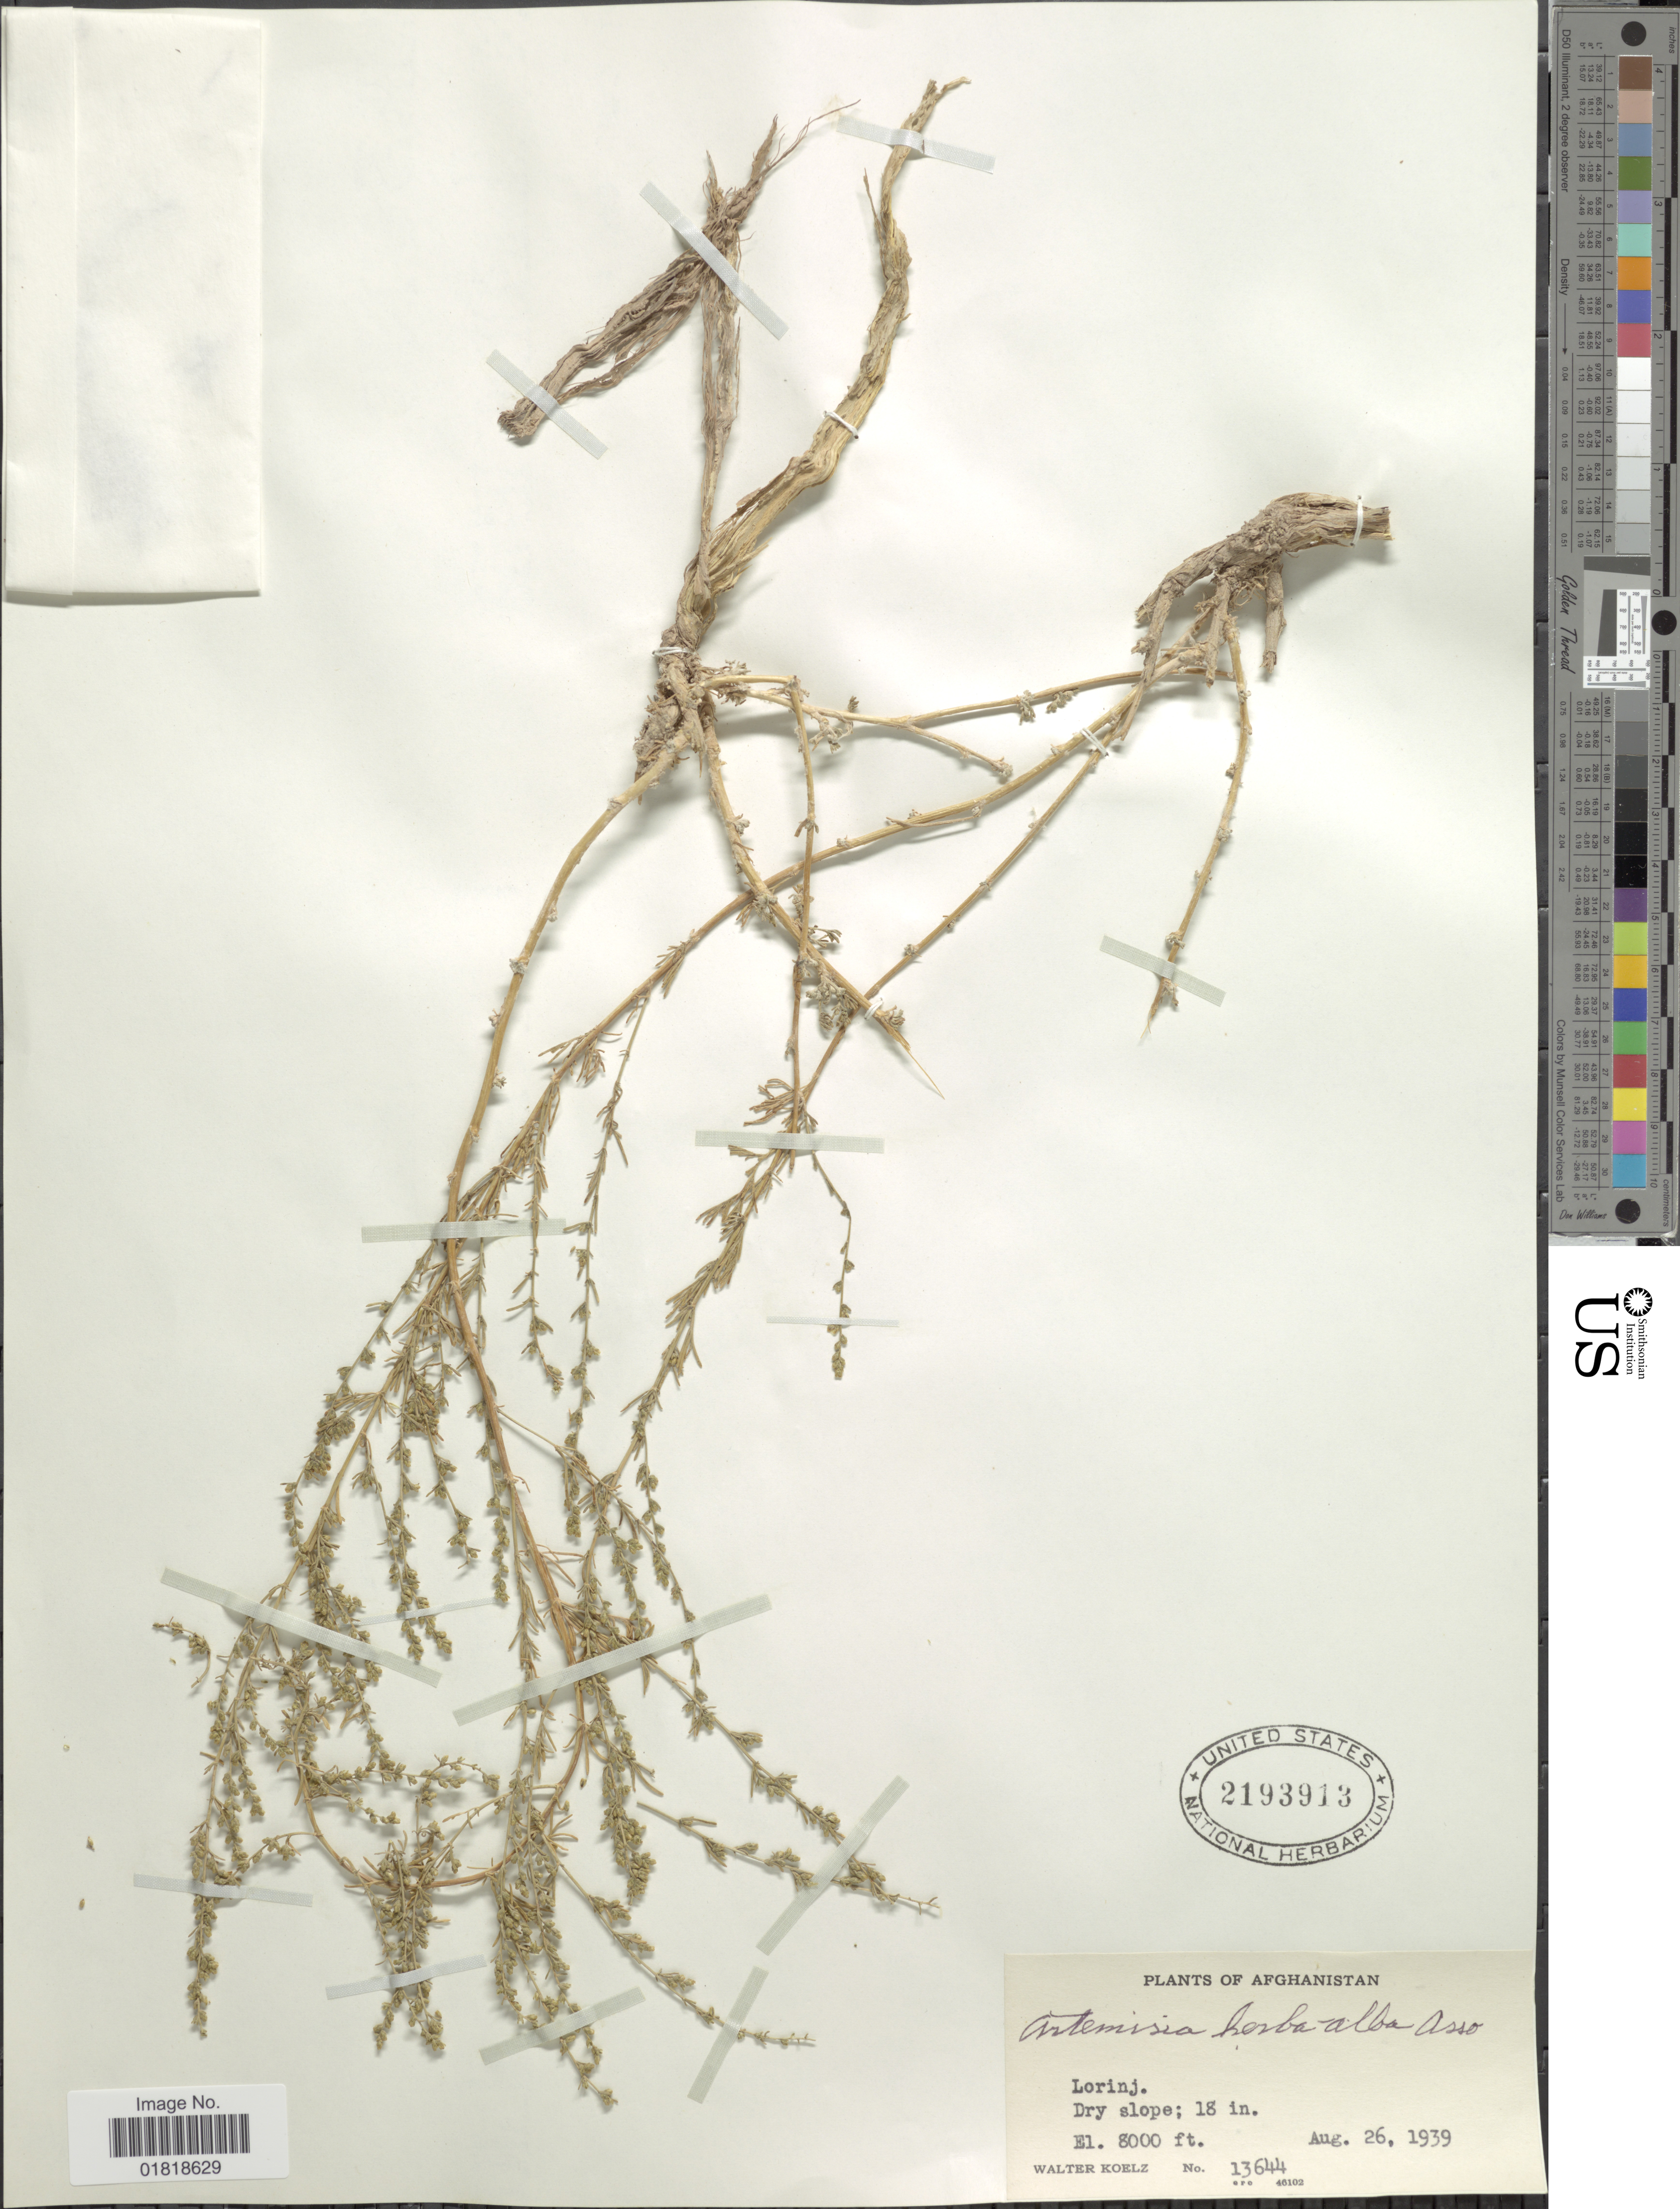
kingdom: Plantae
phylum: Tracheophyta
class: Magnoliopsida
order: Asterales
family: Asteraceae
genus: Artemisia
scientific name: Artemisia herba-alba asso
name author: Asso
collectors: W. N. Koelz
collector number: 13644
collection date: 1939-08-26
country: Afghanistan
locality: Lorinj, dry slope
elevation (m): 2438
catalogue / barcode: US 2193913